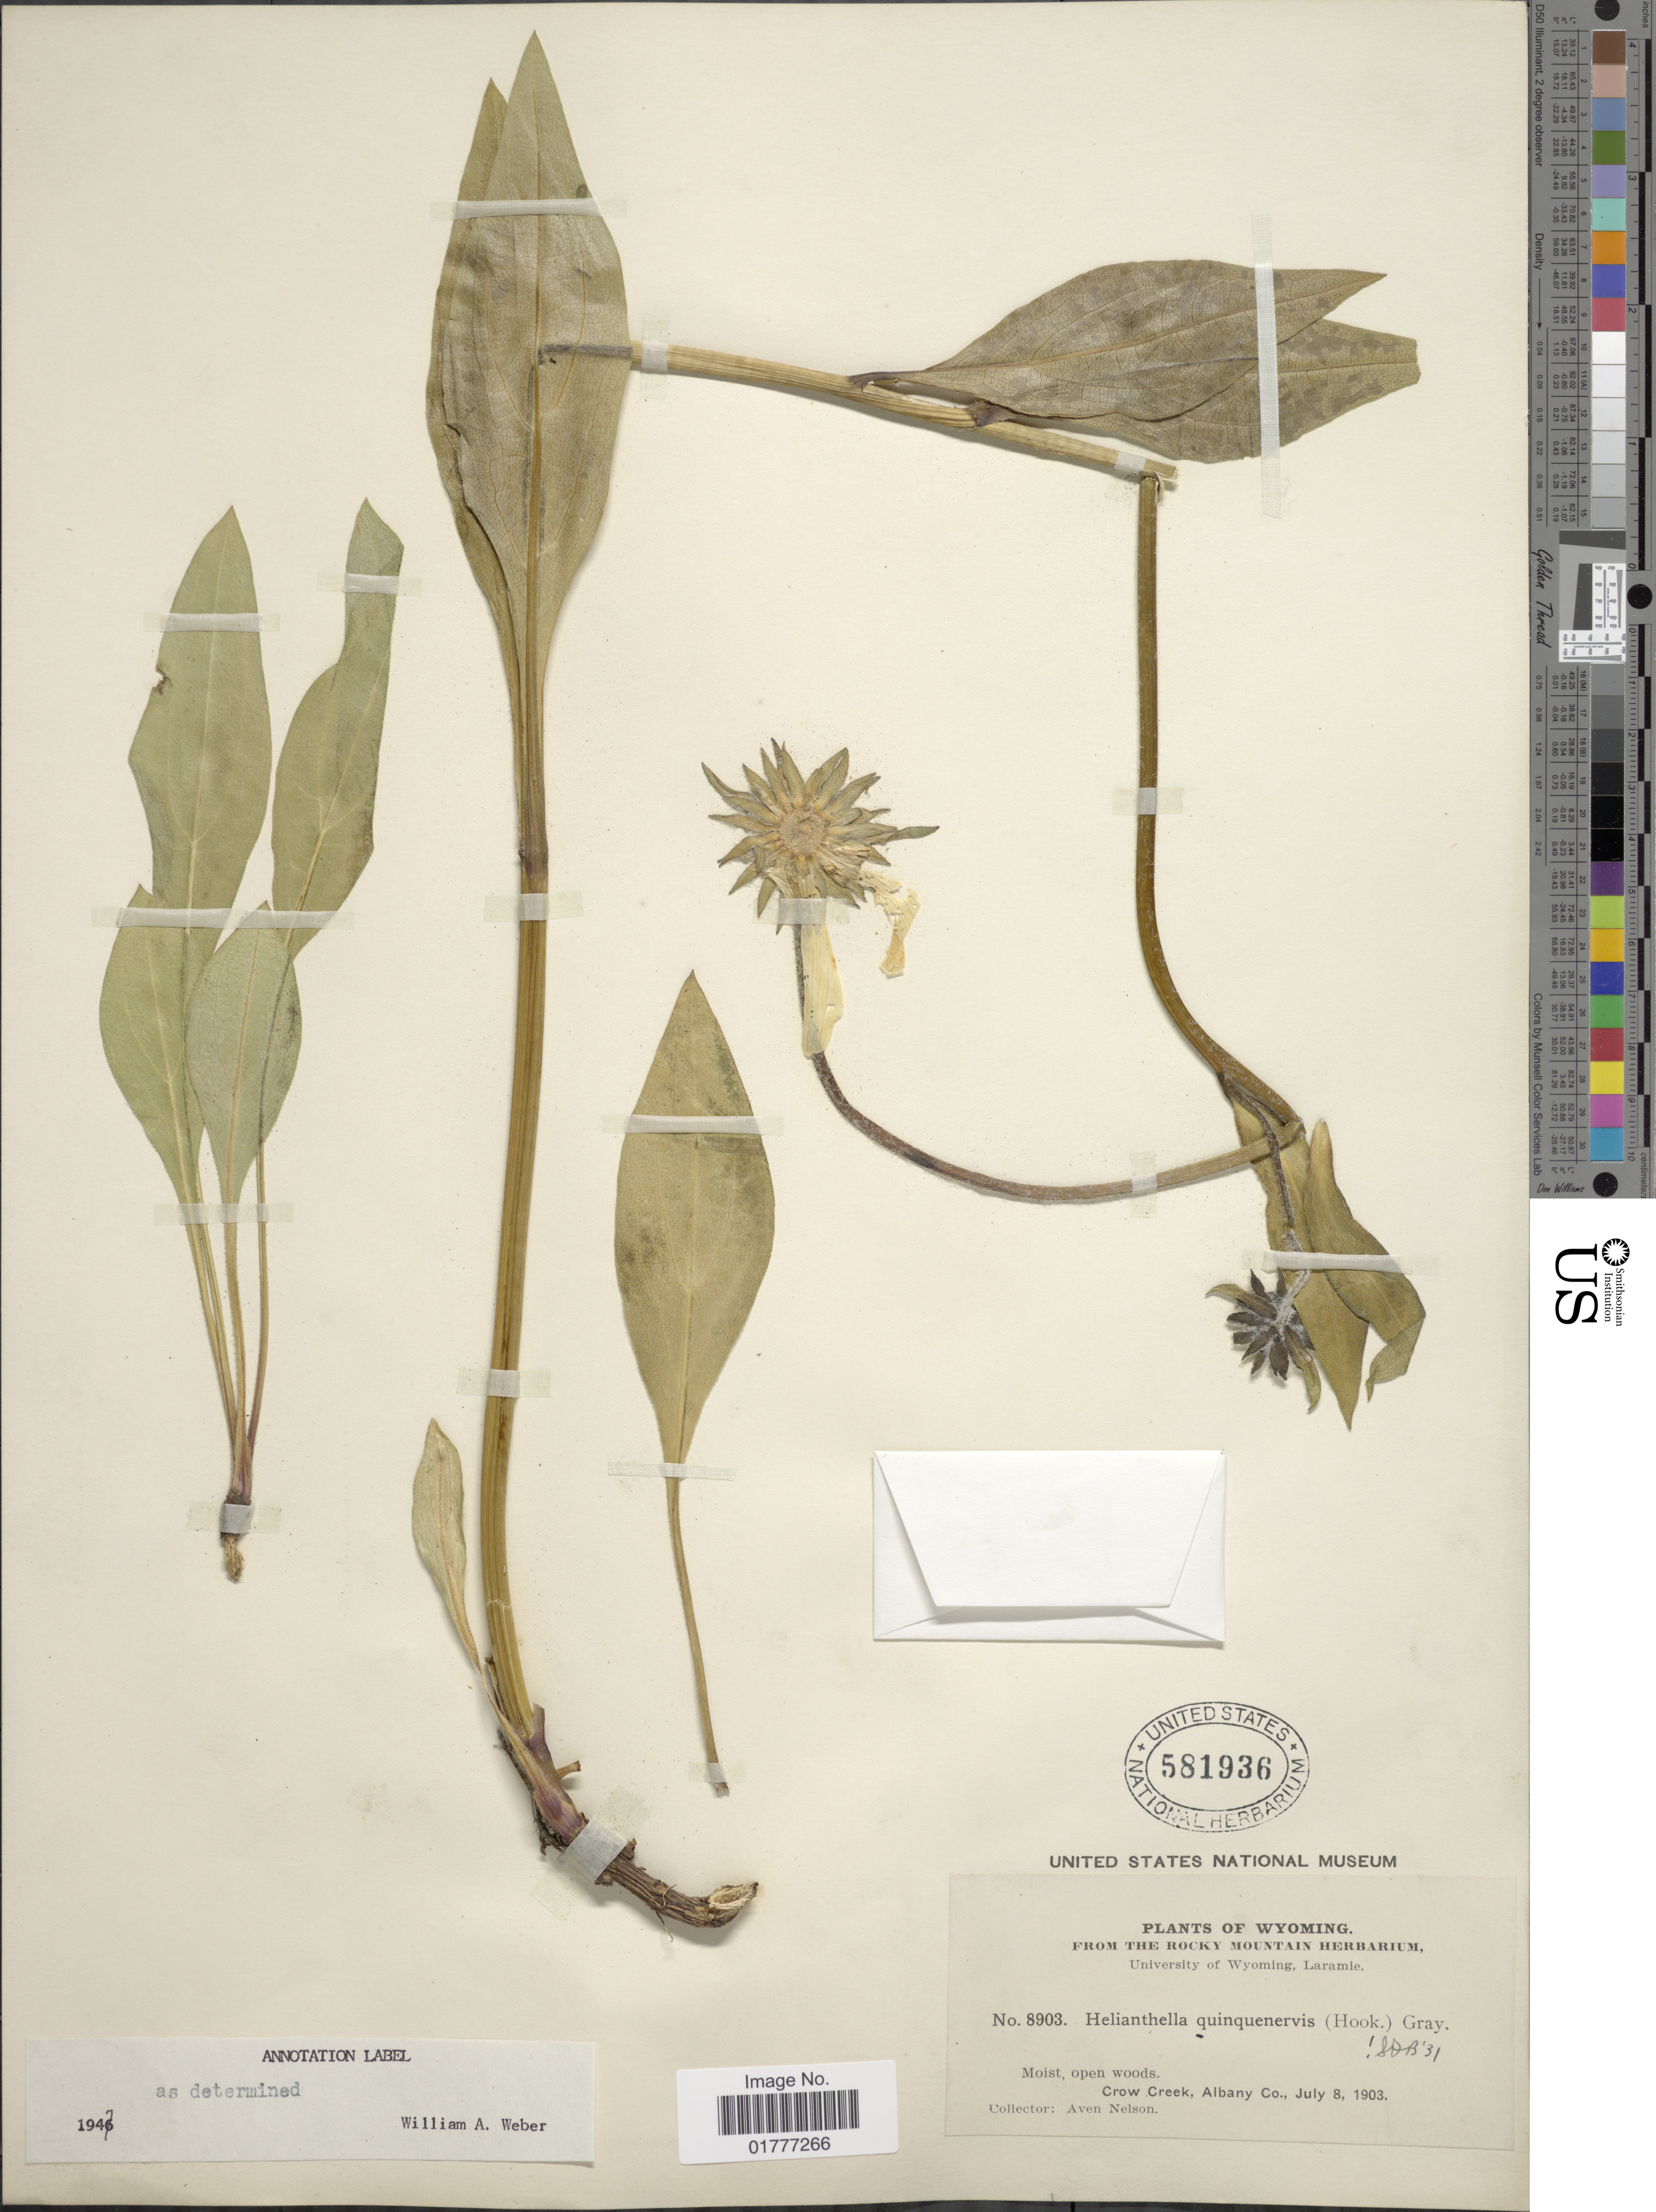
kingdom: Plantae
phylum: Tracheophyta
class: Magnoliopsida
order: Asterales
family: Asteraceae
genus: Helianthella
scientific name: Helianthella quinquenervis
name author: (Hook.) A. Gray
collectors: A. Nelson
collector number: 8903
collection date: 1903-07-08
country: United States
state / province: Wyoming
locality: Moist, open woods, Crow Creek, Albany Co.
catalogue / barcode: US 581936